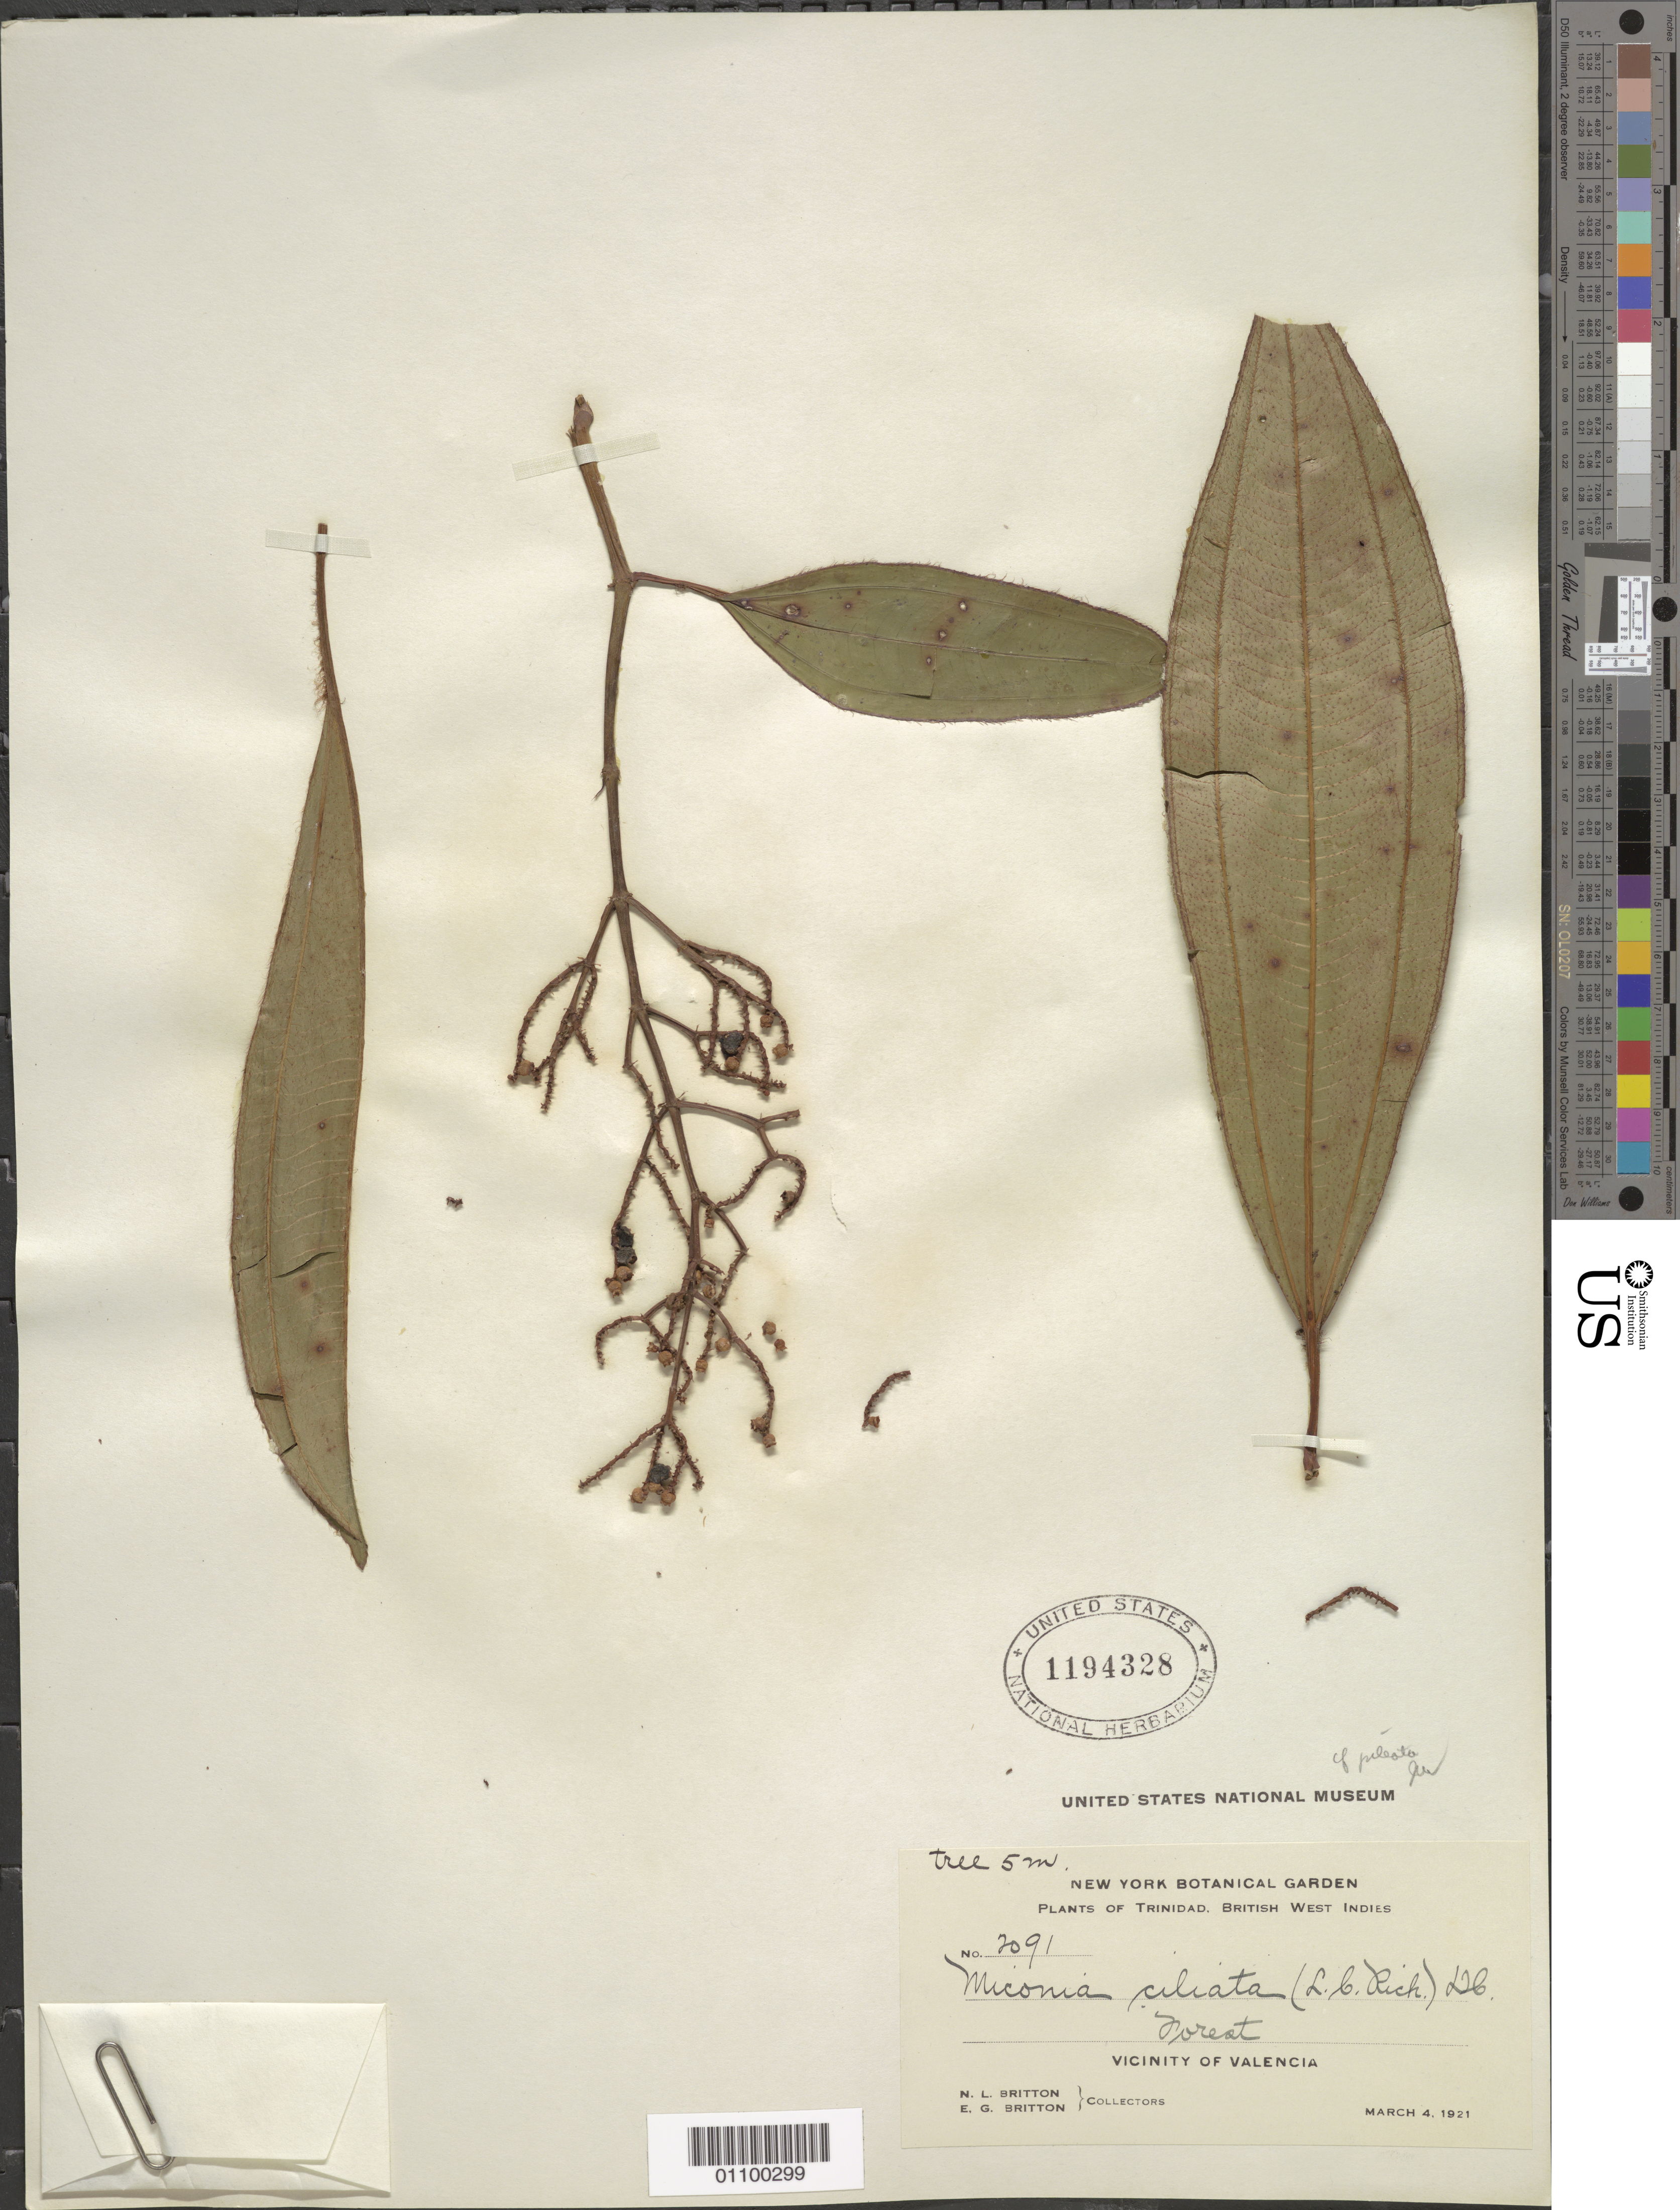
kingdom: Plantae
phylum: Tracheophyta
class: Magnoliopsida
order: Myrtales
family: Melastomataceae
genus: Miconia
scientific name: Miconia ciliata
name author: (Rich.) DC.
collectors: N. Britton & E. G. Britton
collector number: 2091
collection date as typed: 04 Mar 1921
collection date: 1921-03-04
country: Trinidad and Tobago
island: Trinidad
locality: Vicinity of Valencia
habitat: forest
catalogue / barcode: US 1194328